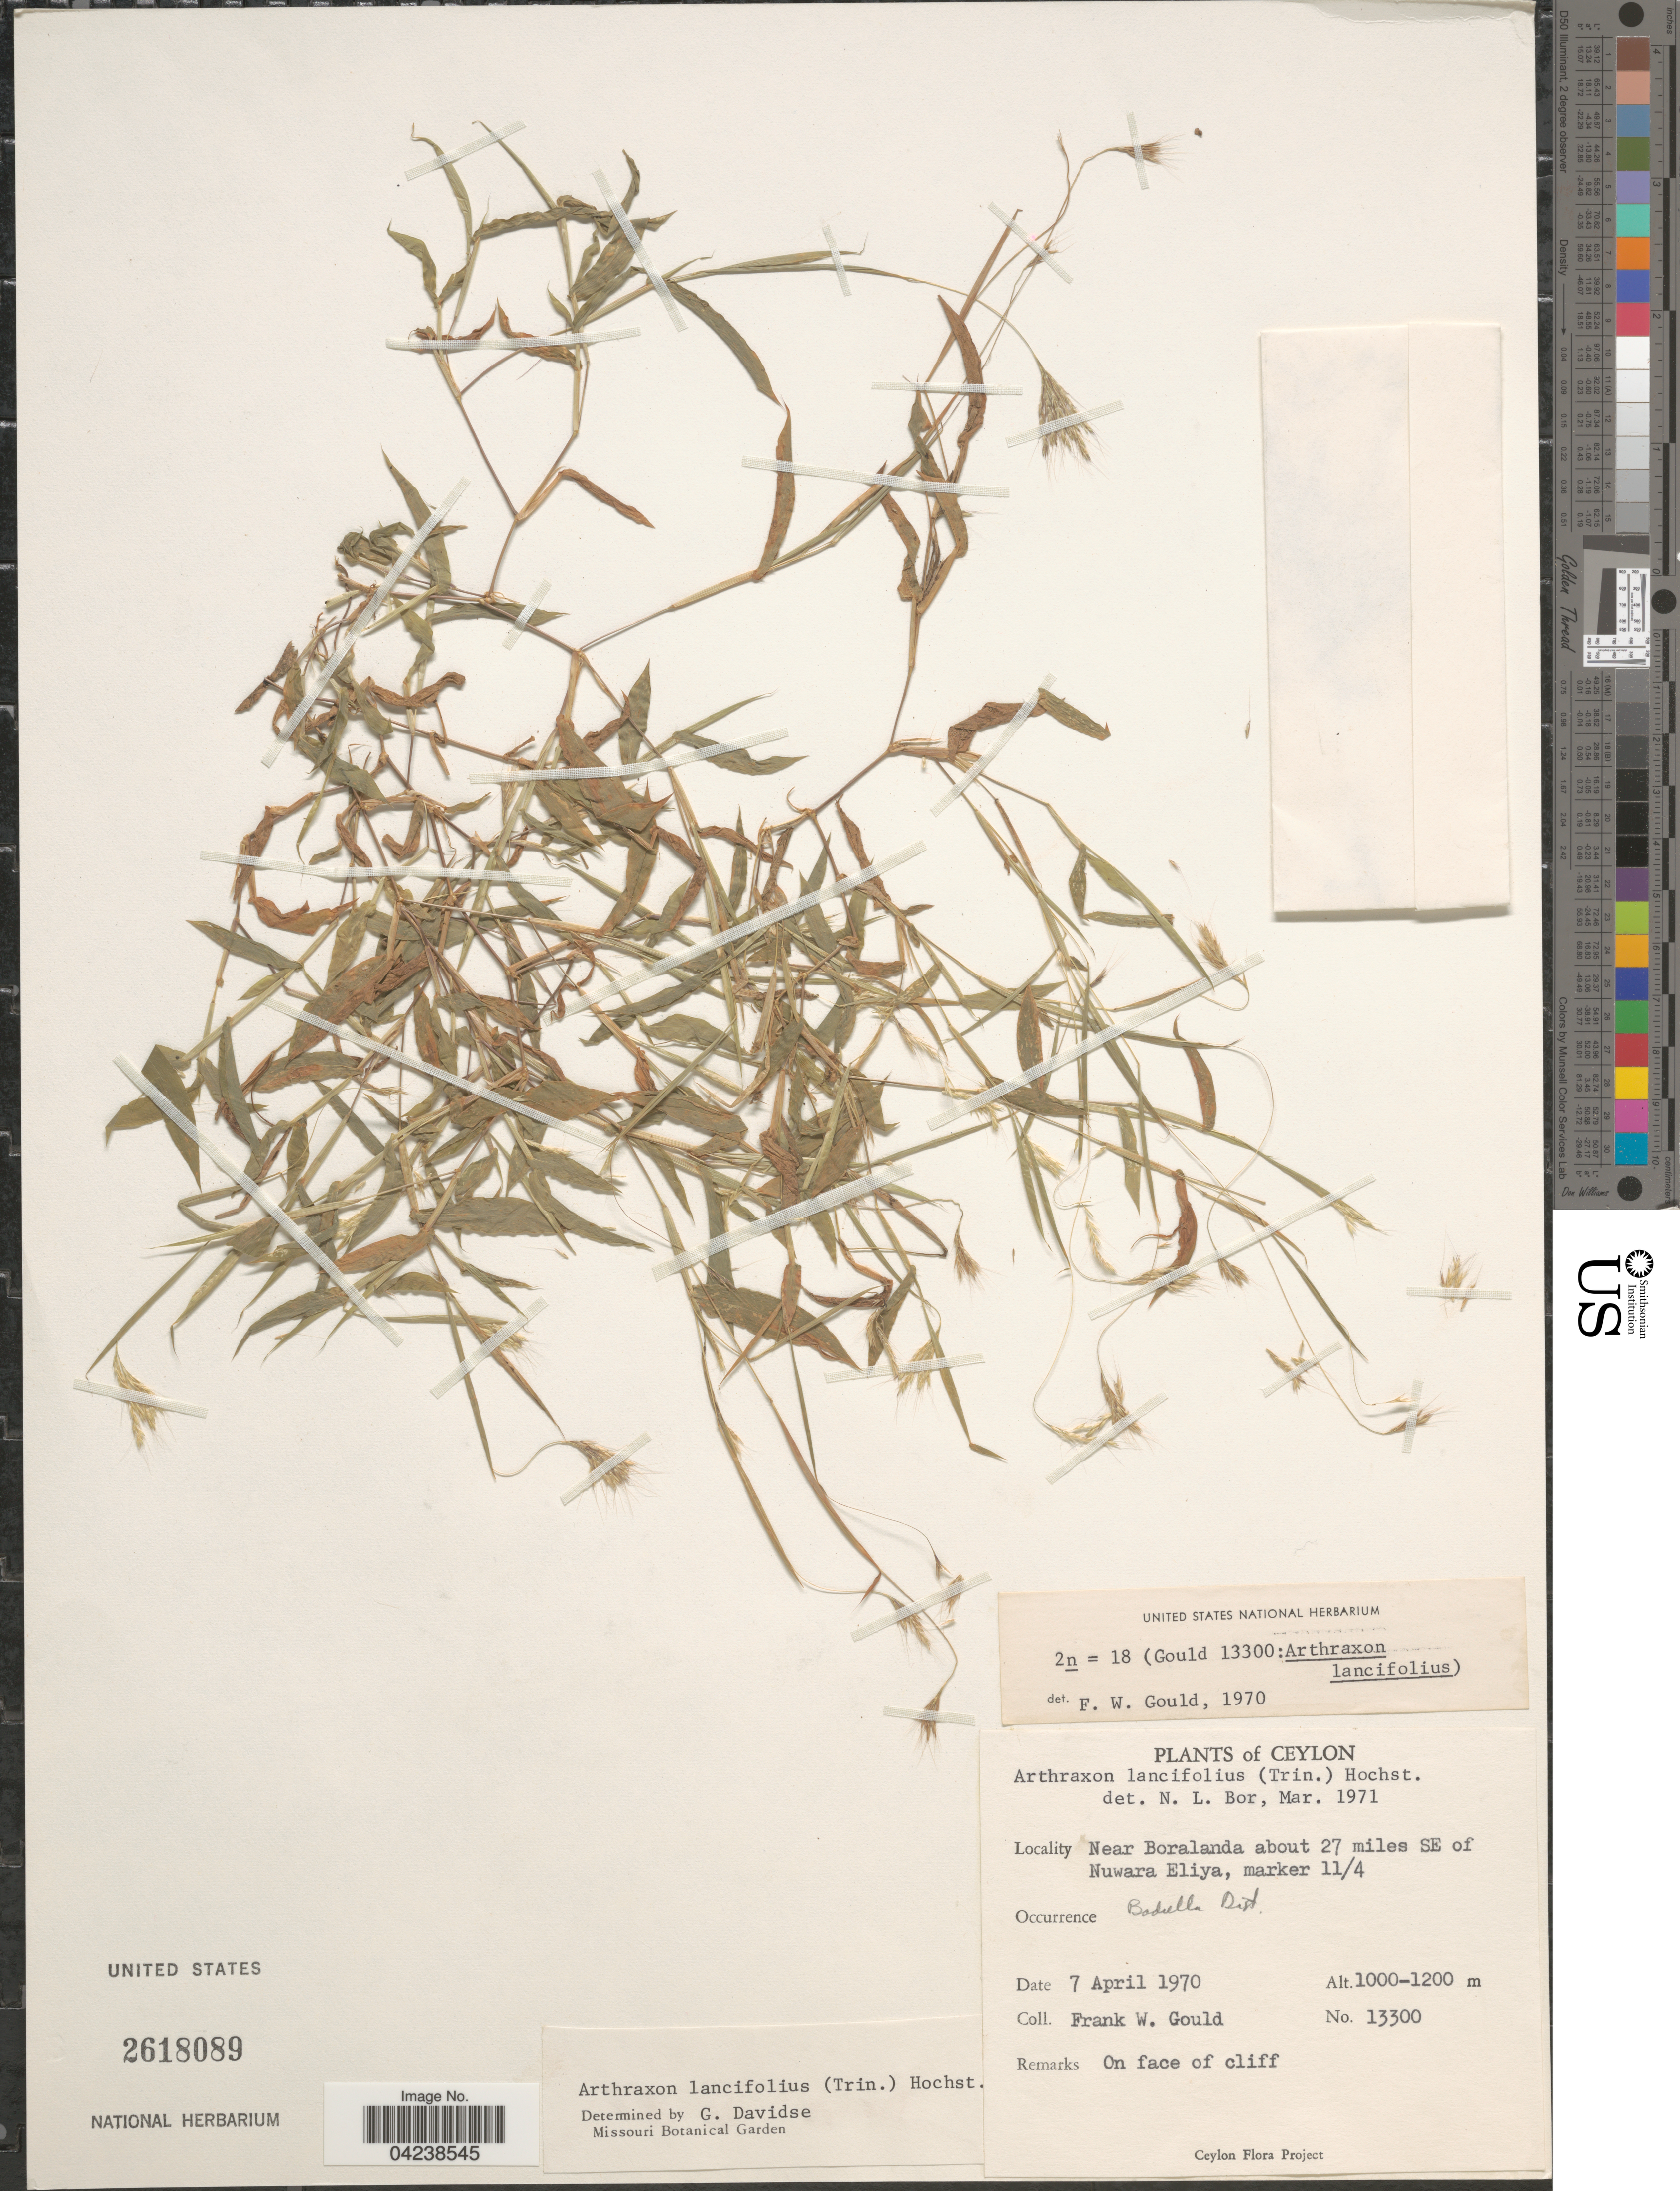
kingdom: Plantae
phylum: Tracheophyta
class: Liliopsida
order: Poales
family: Poaceae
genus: Arthraxon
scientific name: Arthraxon lancifolius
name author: (Trin.) Hochst.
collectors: F. W. Gould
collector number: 13300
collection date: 1970-04-07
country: Sri Lanka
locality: Ceylon. Near Boralanda about 27 miles SE of Nuwara Eliya, marker 11/4. Badulla Dist.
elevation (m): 1000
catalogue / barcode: US 2618089